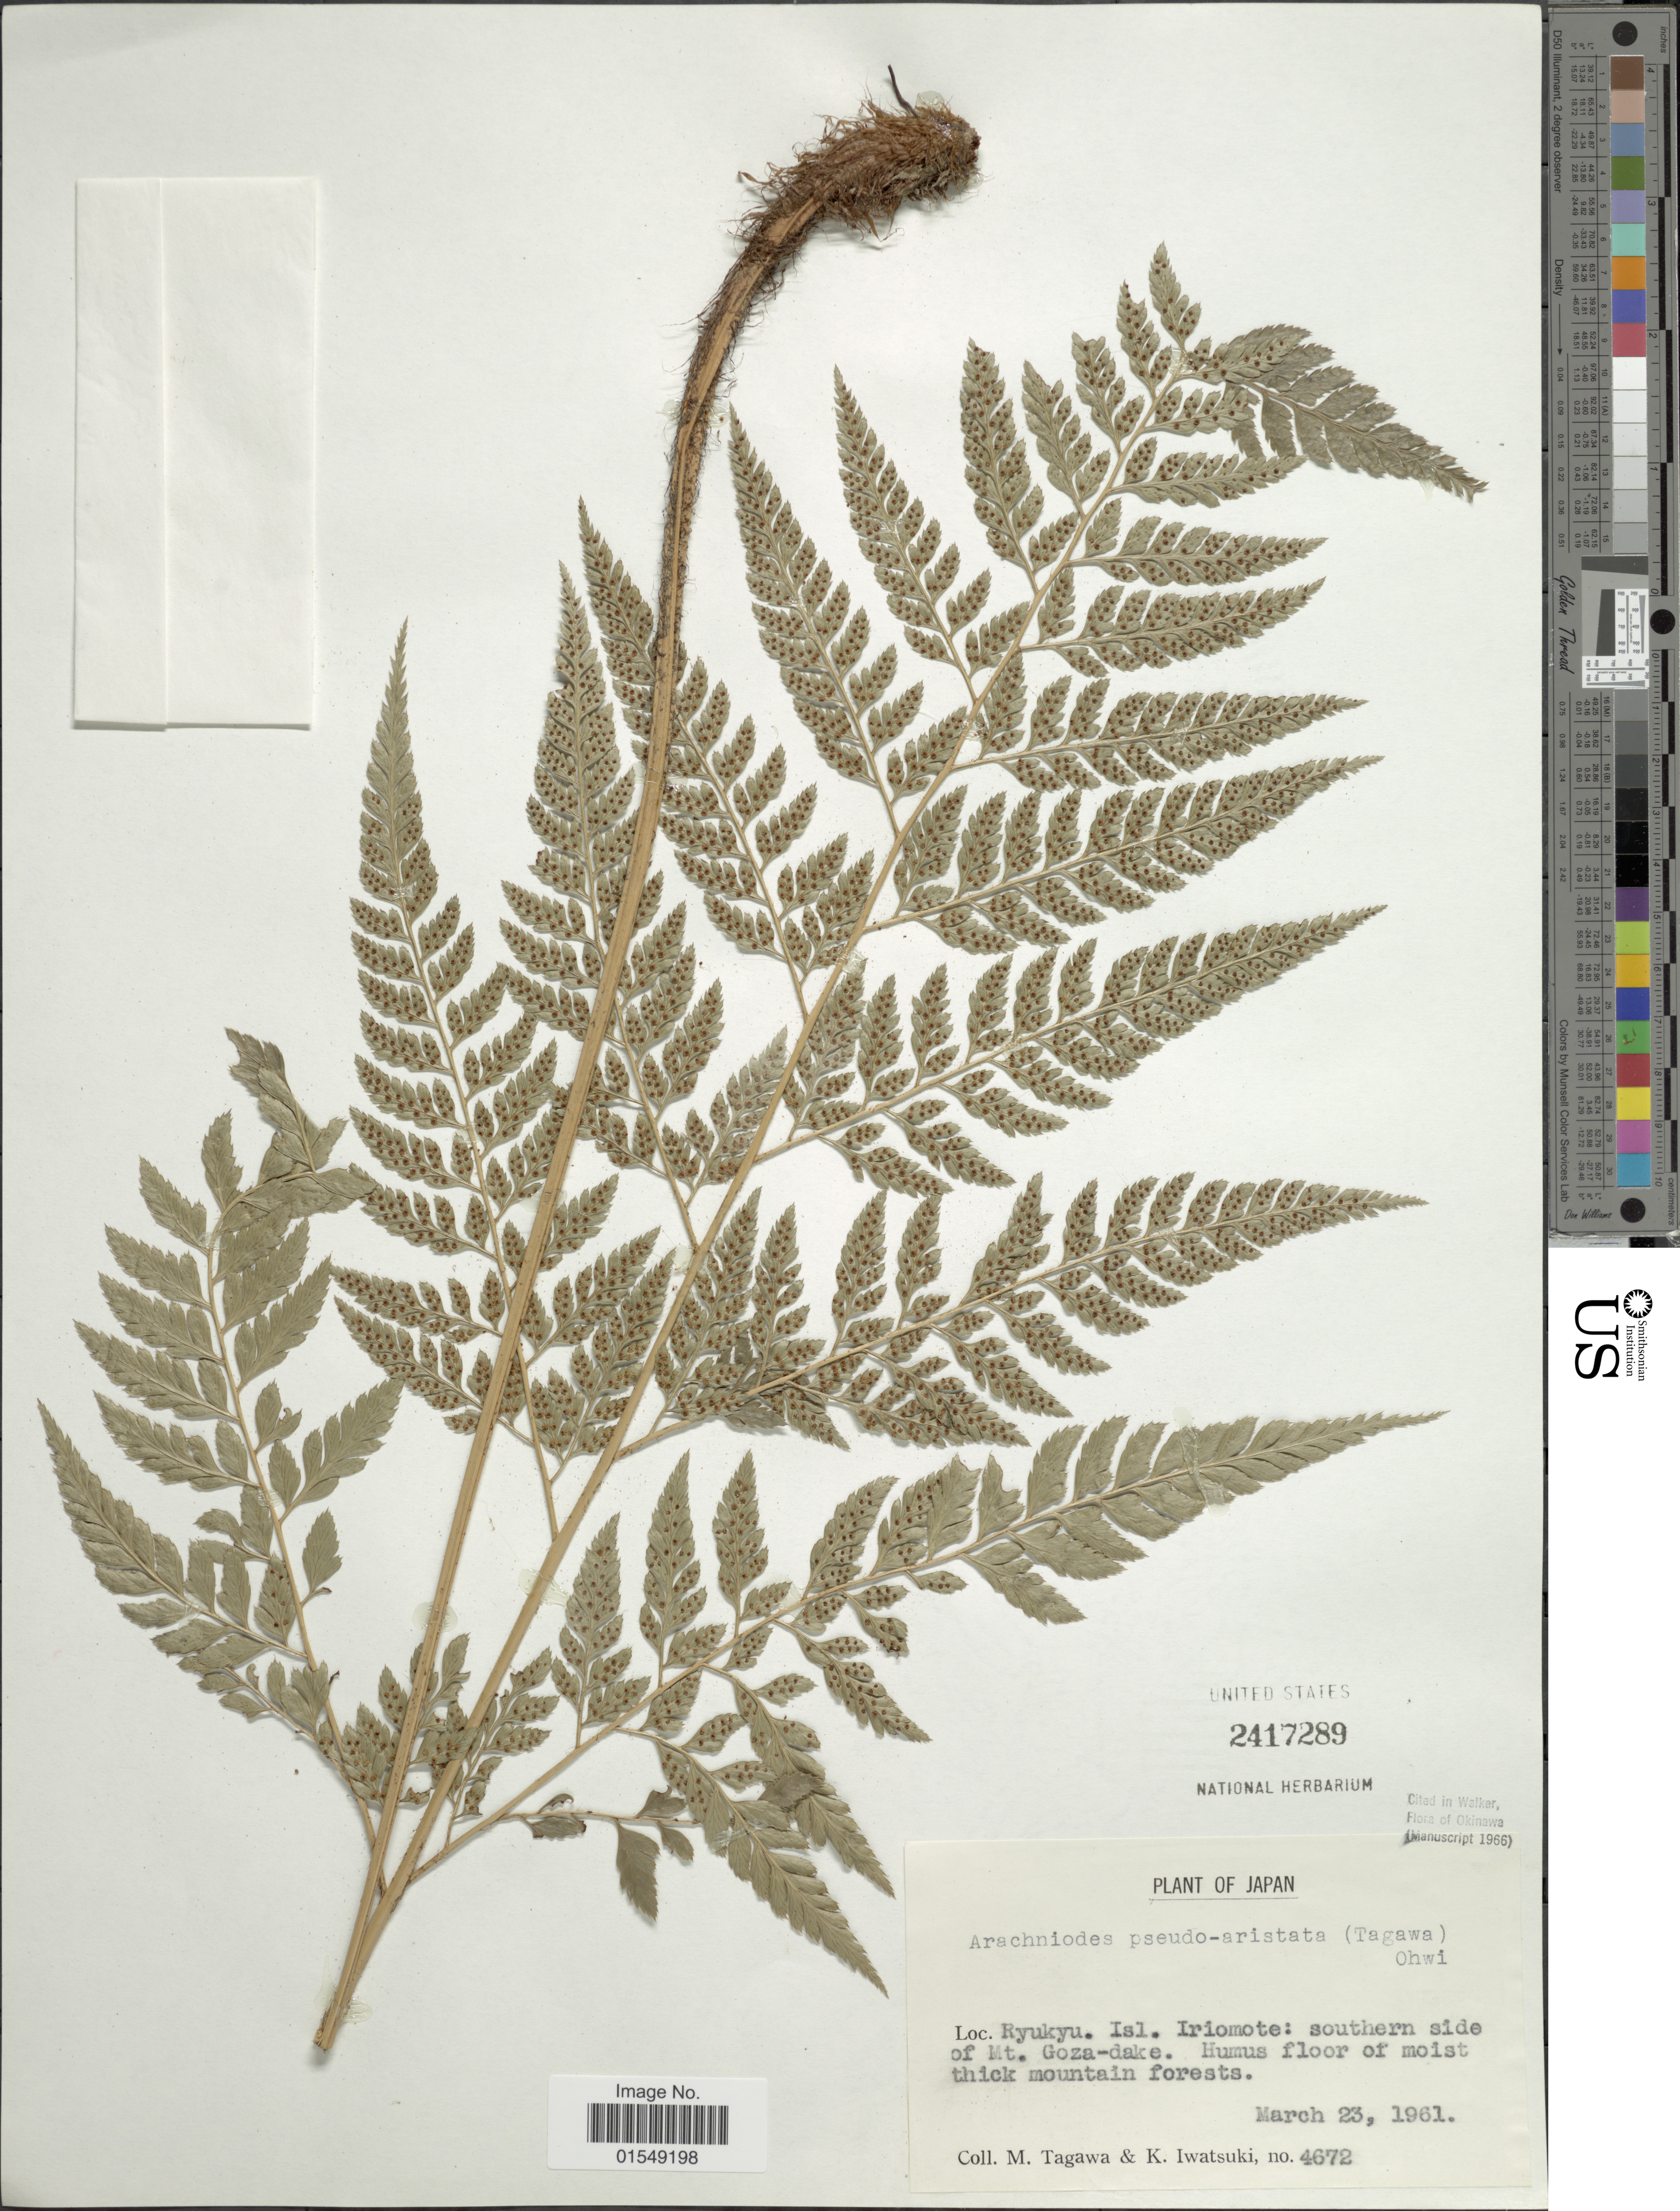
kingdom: Plantae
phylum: Tracheophyta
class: Polypodiopsida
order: Polypodiales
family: Dryopteridaceae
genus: Arachniodes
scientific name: Arachniodes pseudoaristata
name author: (Tagawa) Ohwi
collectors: M. Tagawa & K. Iwatsuki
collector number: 4672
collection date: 1961-03-23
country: Japan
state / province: Okinawa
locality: Ryukyu, Isl, Iriomote: southern side of Mt. Goza-dake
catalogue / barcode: US 2417289